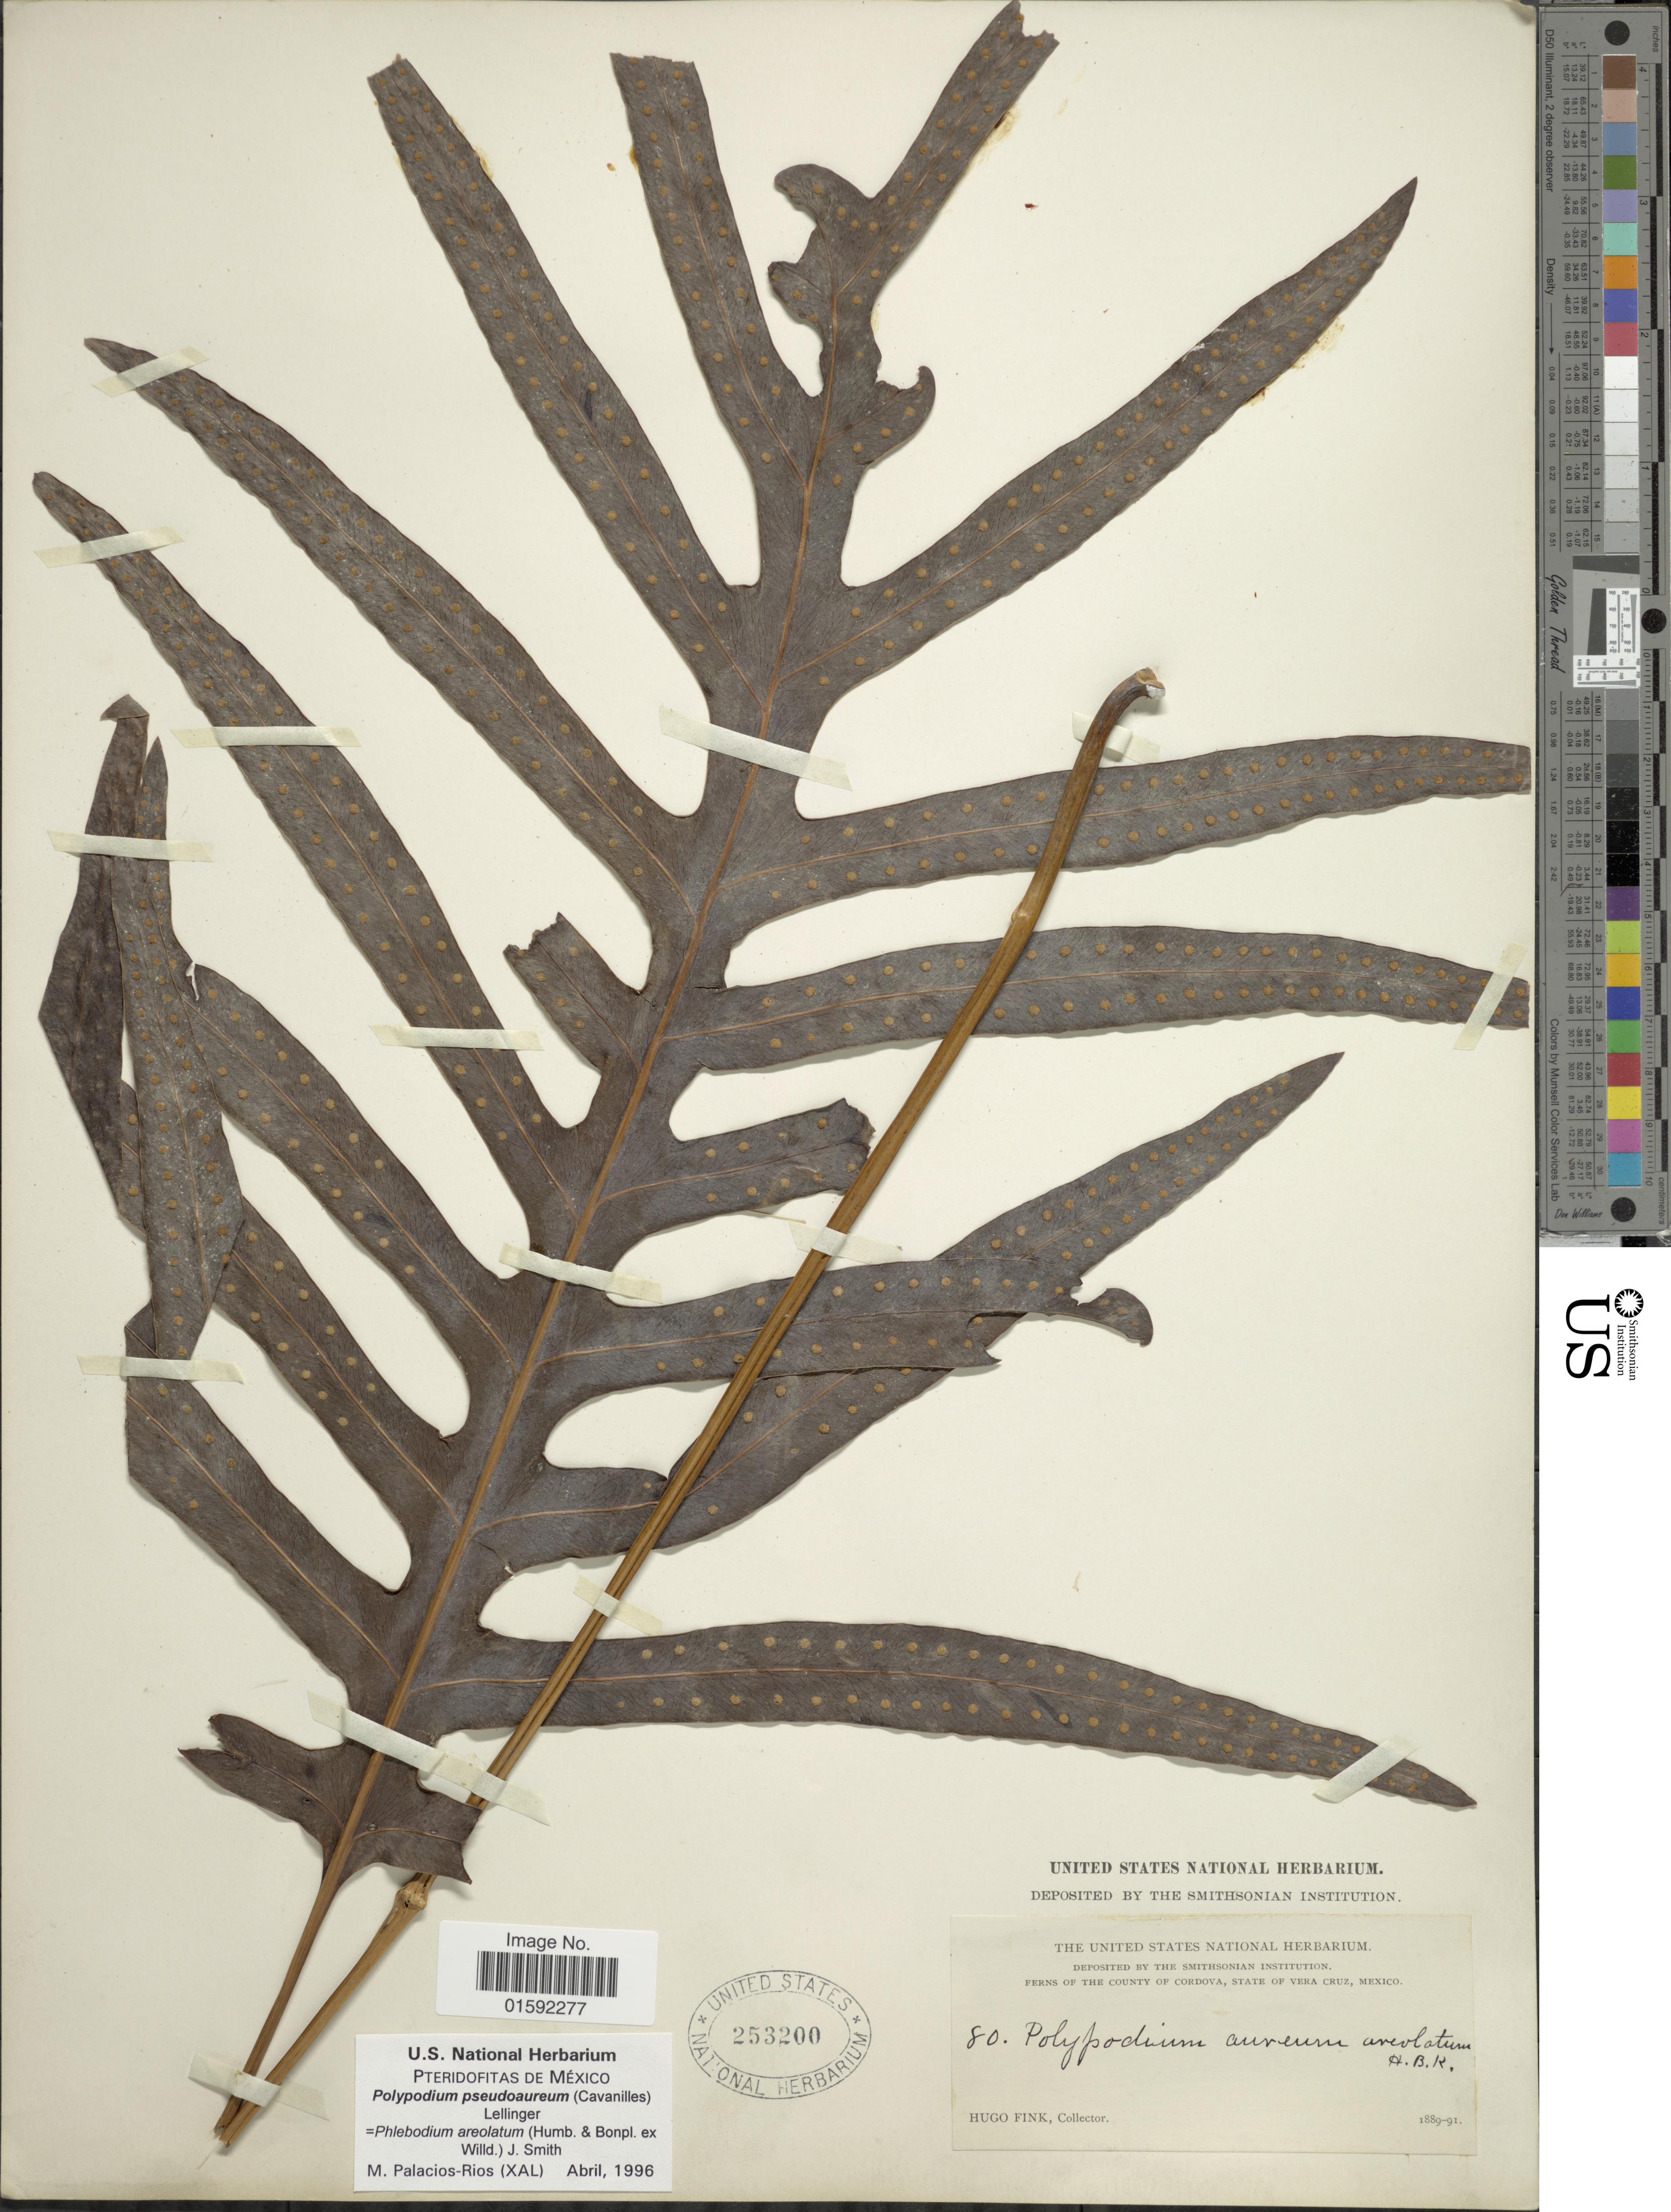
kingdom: Plantae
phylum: Tracheophyta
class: Polypodiopsida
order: Polypodiales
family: Polypodiaceae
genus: Phlebodium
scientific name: Phlebodium pseudoaureum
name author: (Cav.) Lellinger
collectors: H. Fink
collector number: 80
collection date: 1889/1891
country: Mexico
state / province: Veracruz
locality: The County of Cordova, State of Vera Cruz, Mexico.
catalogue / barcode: US 253200